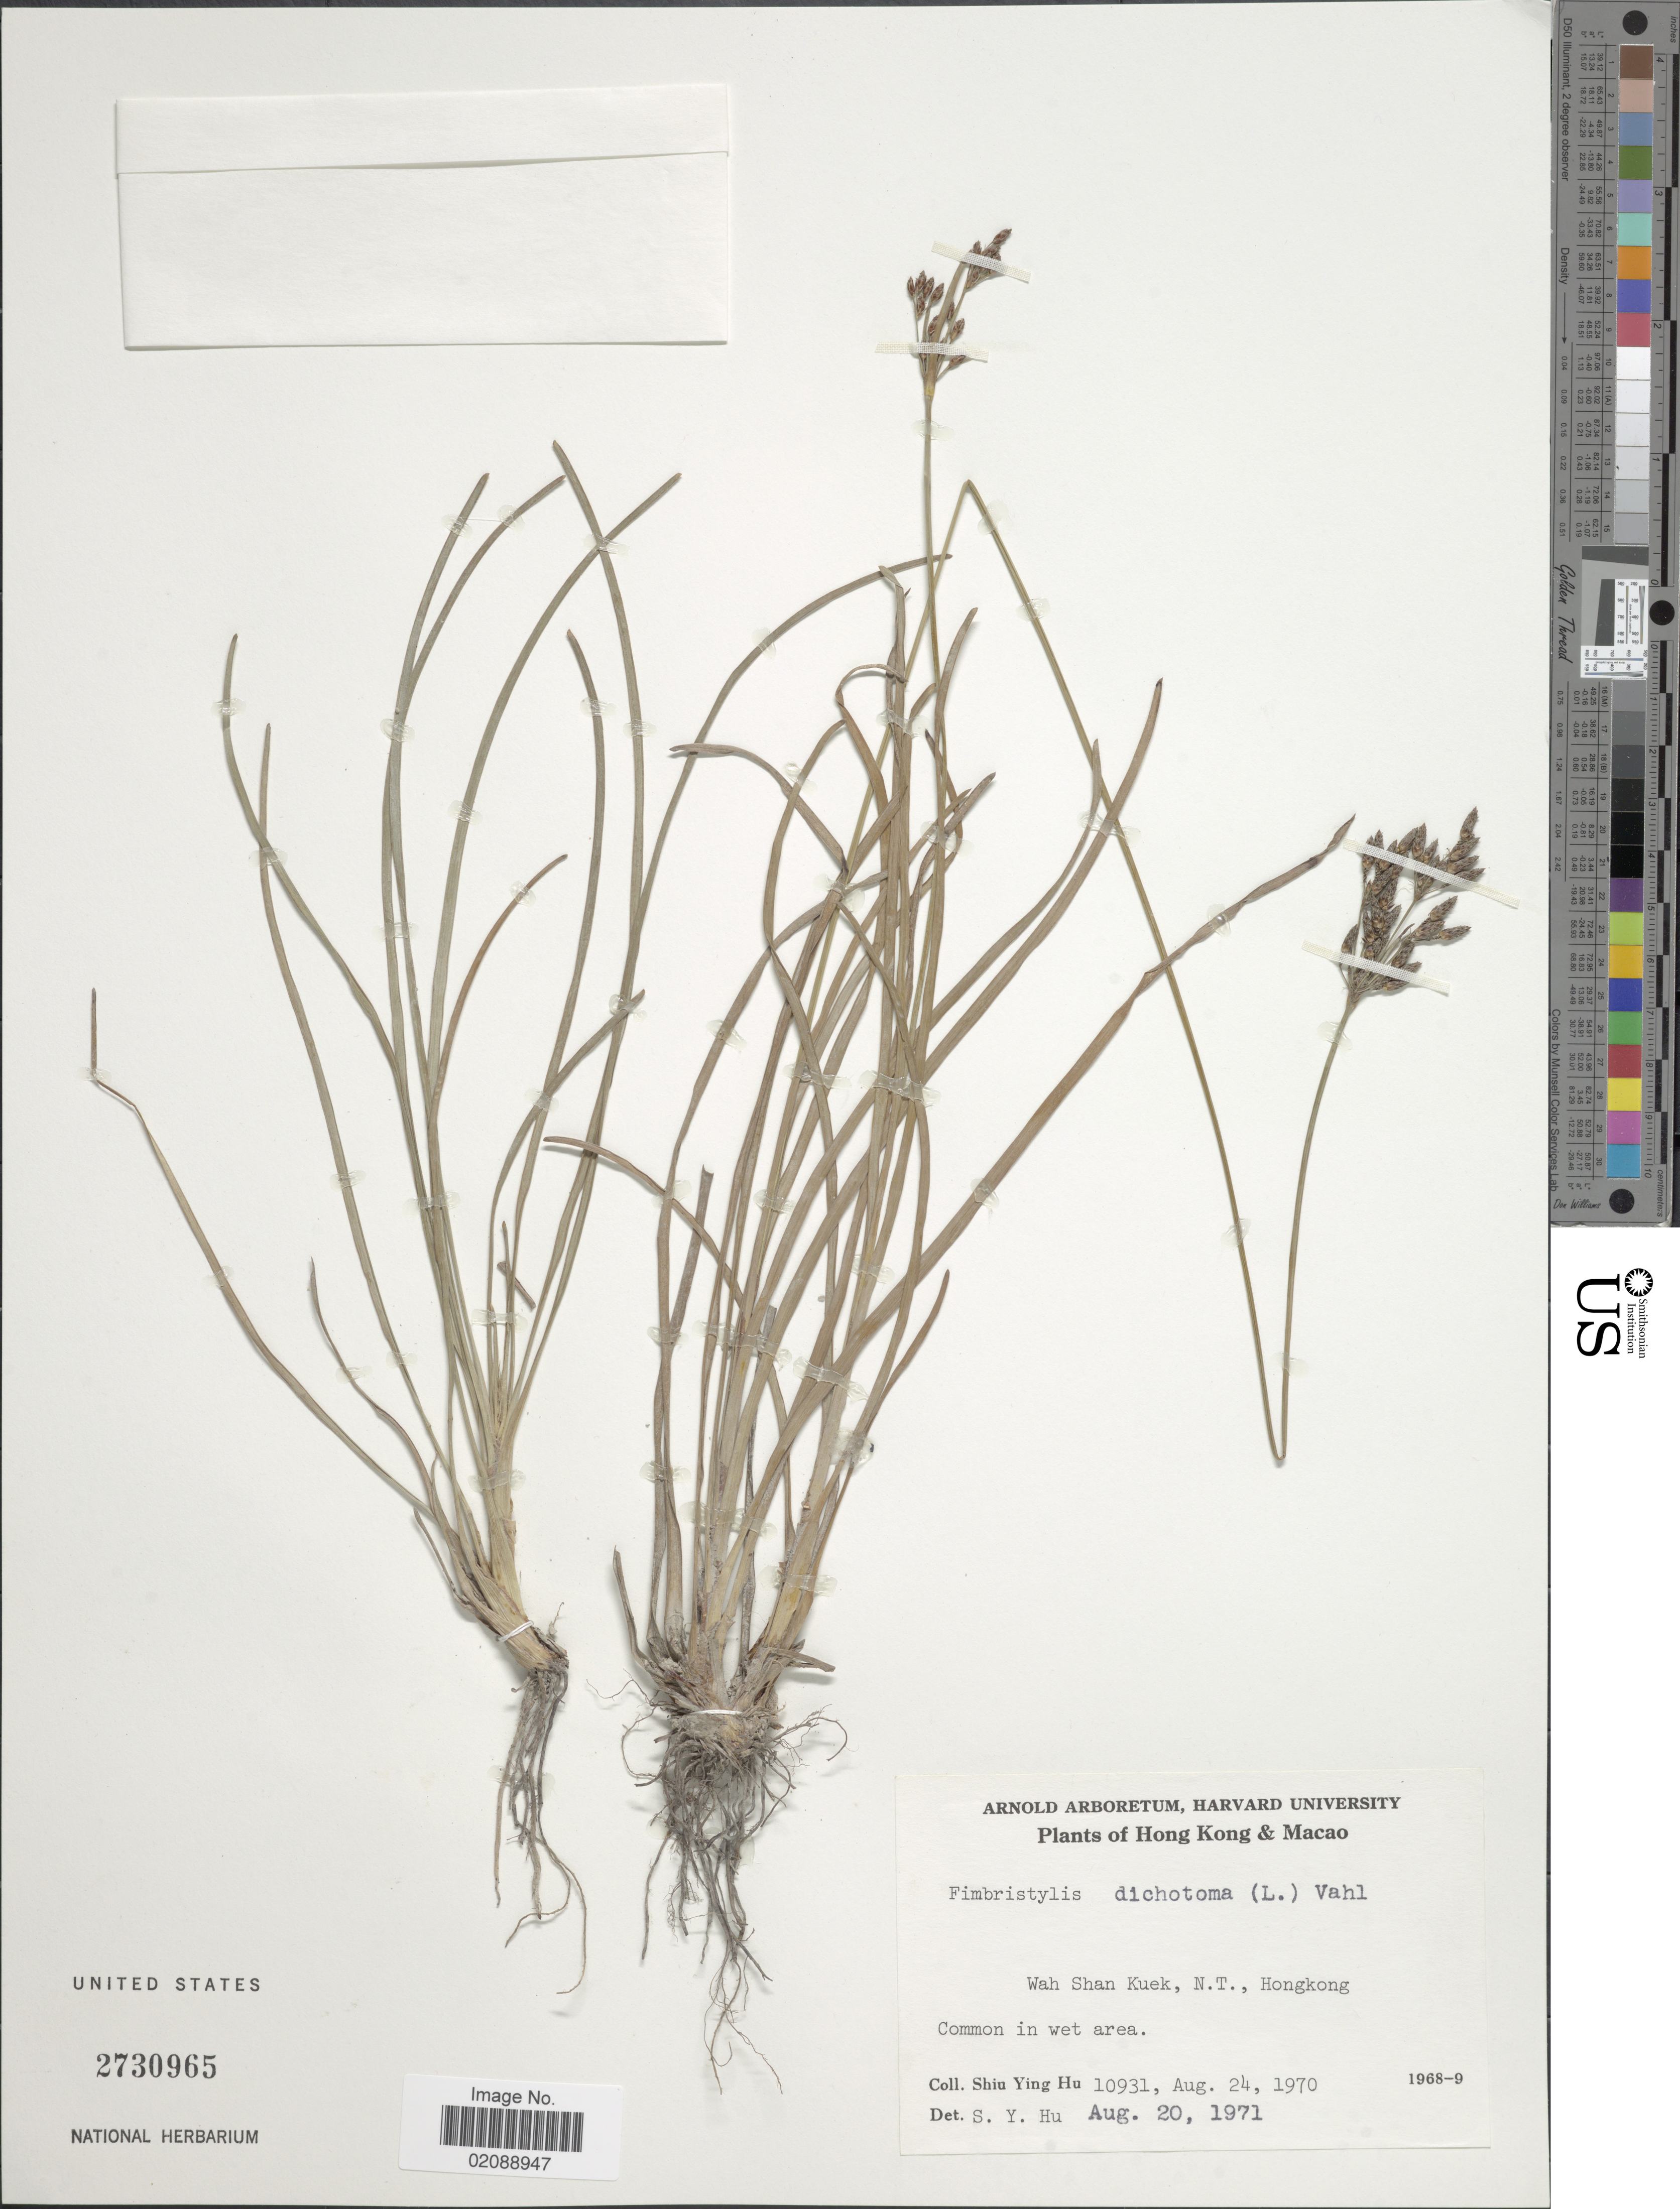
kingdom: Plantae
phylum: Tracheophyta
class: Liliopsida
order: Poales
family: Cyperaceae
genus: Fimbristylis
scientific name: Fimbristylis dichotoma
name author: (L.) Vahl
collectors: S. Y. Hu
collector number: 10931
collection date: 1970-08-24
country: China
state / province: Hong Kong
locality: Wah Shan Kuek, N.T.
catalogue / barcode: US 2730965